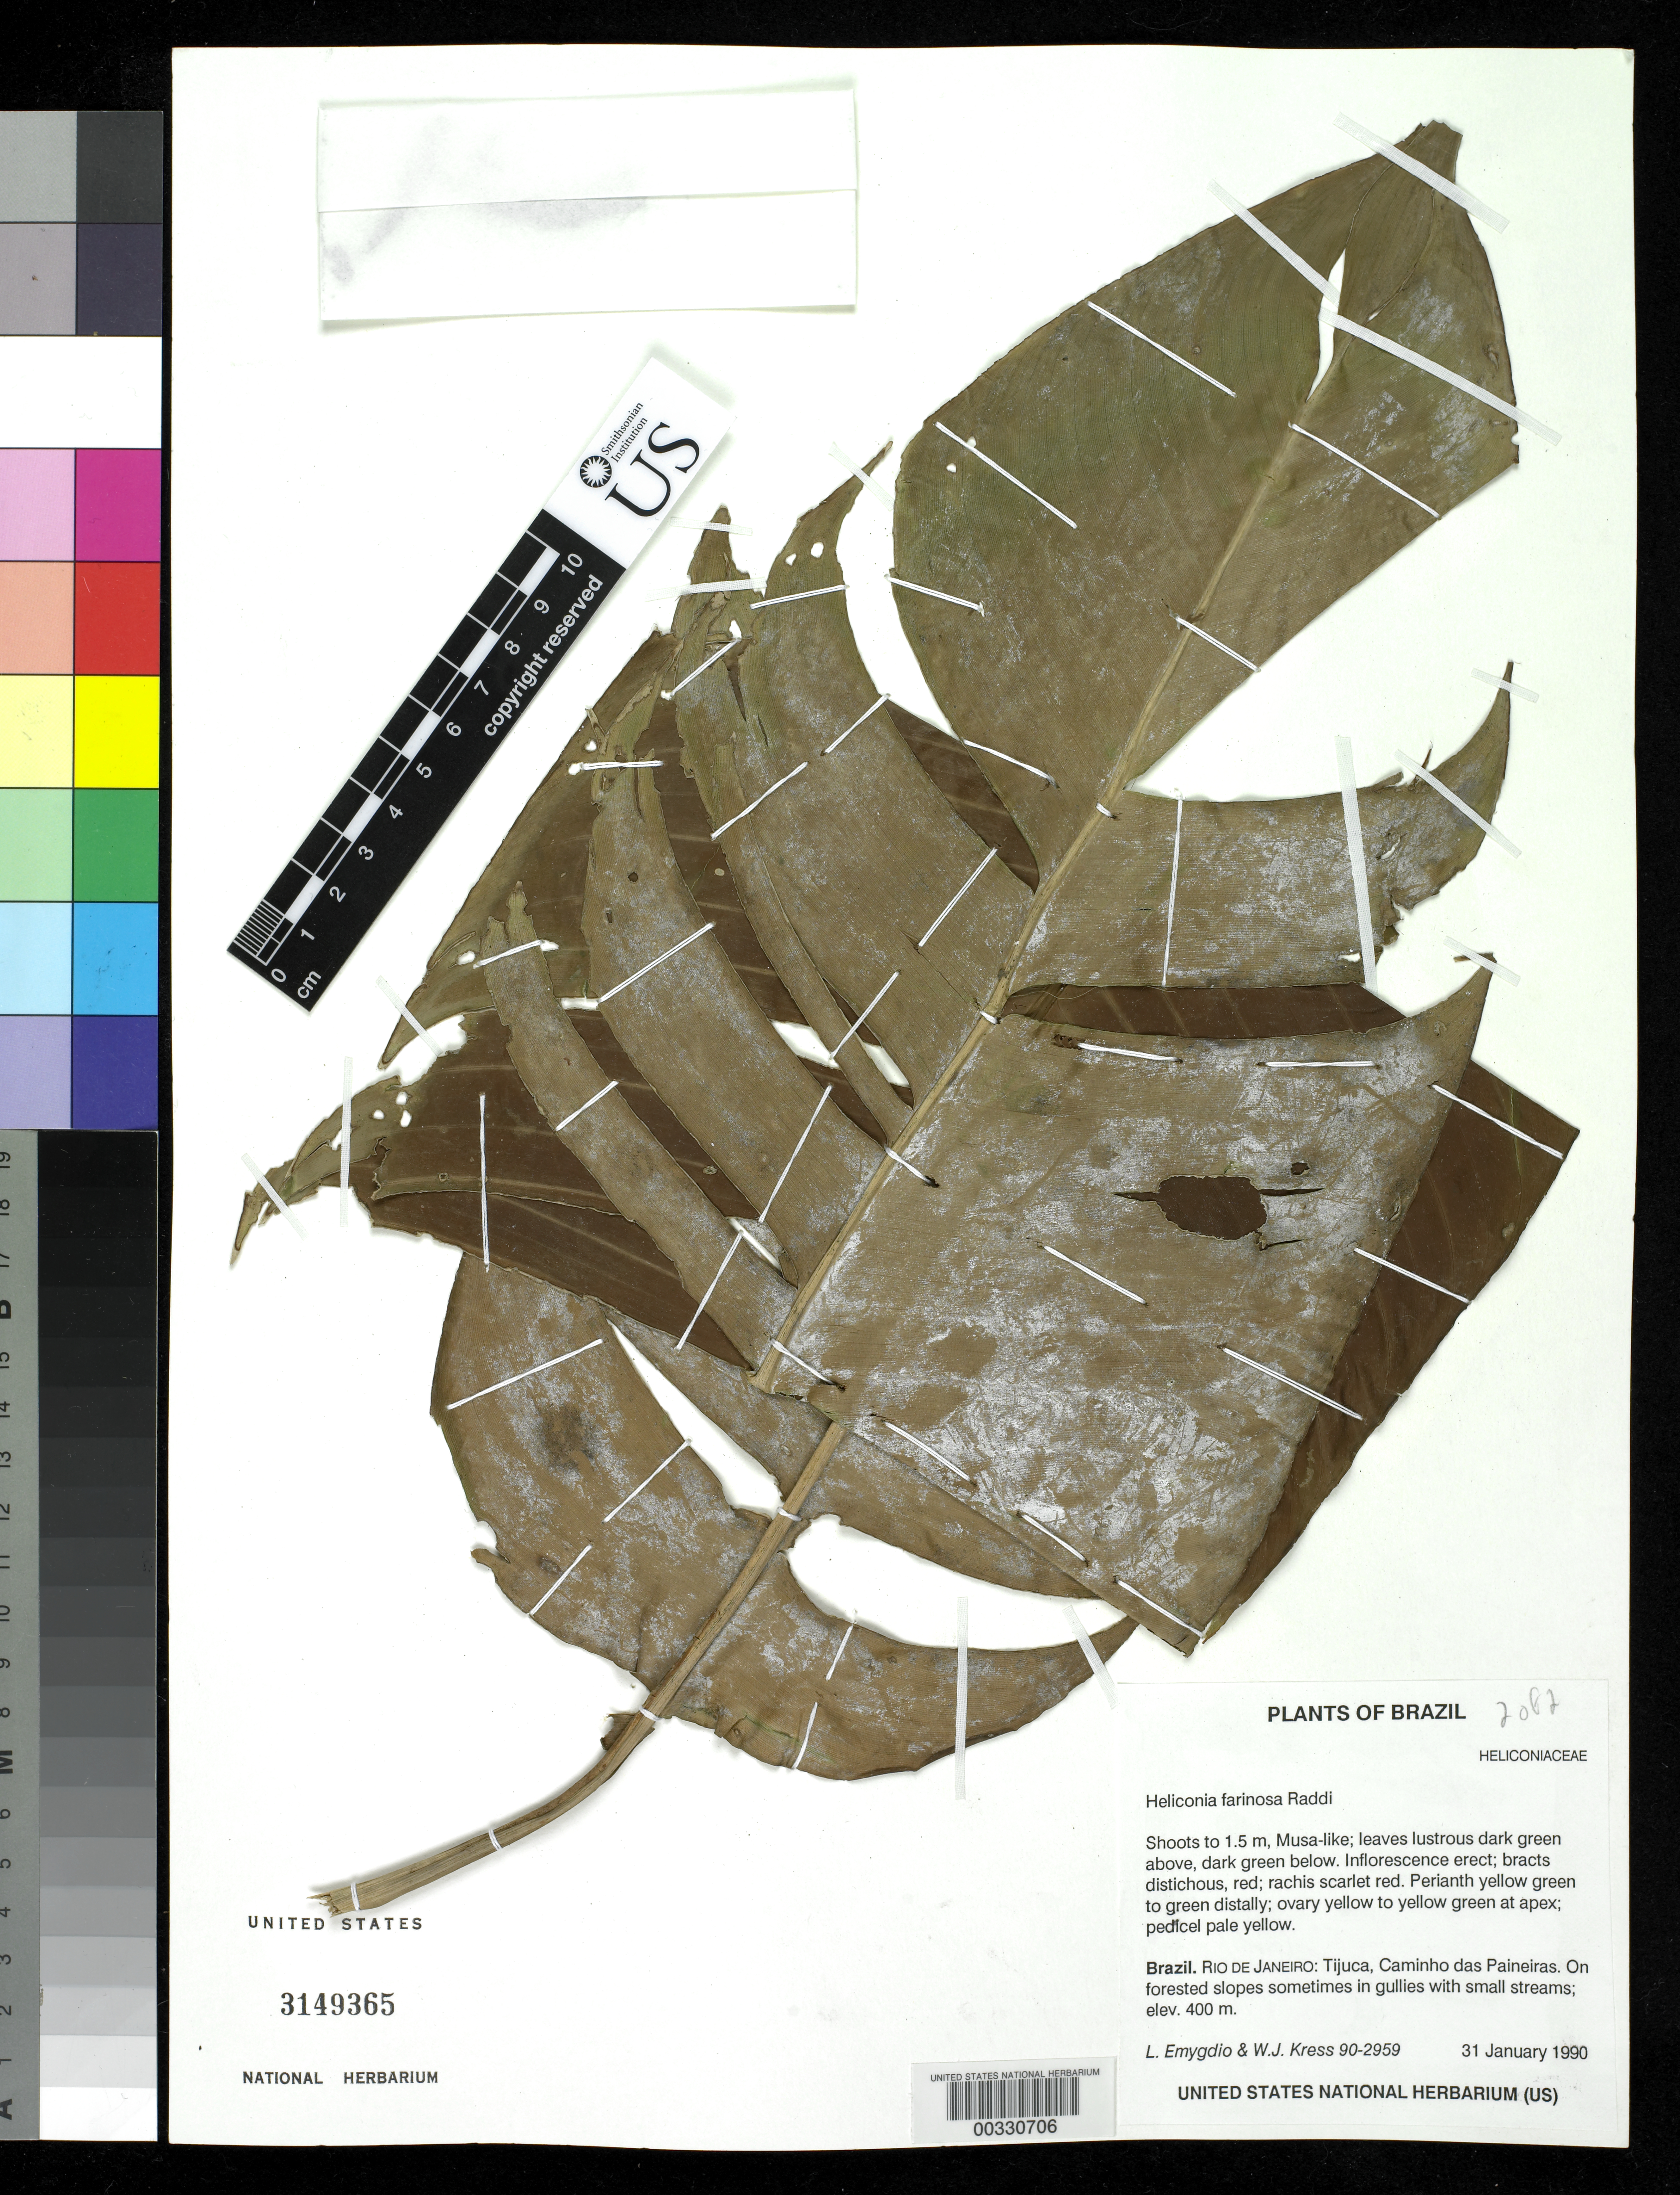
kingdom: Plantae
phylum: Tracheophyta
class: Liliopsida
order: Zingiberales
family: Heliconiaceae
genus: Heliconia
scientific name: Heliconia farinosa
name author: Raddi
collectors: L. Emygdio de Mello Filho & W. J. Kress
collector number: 90-2959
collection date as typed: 31 Jan 1990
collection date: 1990-01-31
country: Brazil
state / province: Rio de Janeiro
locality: Tijuca, road from paineiras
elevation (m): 400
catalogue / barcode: US 3149365